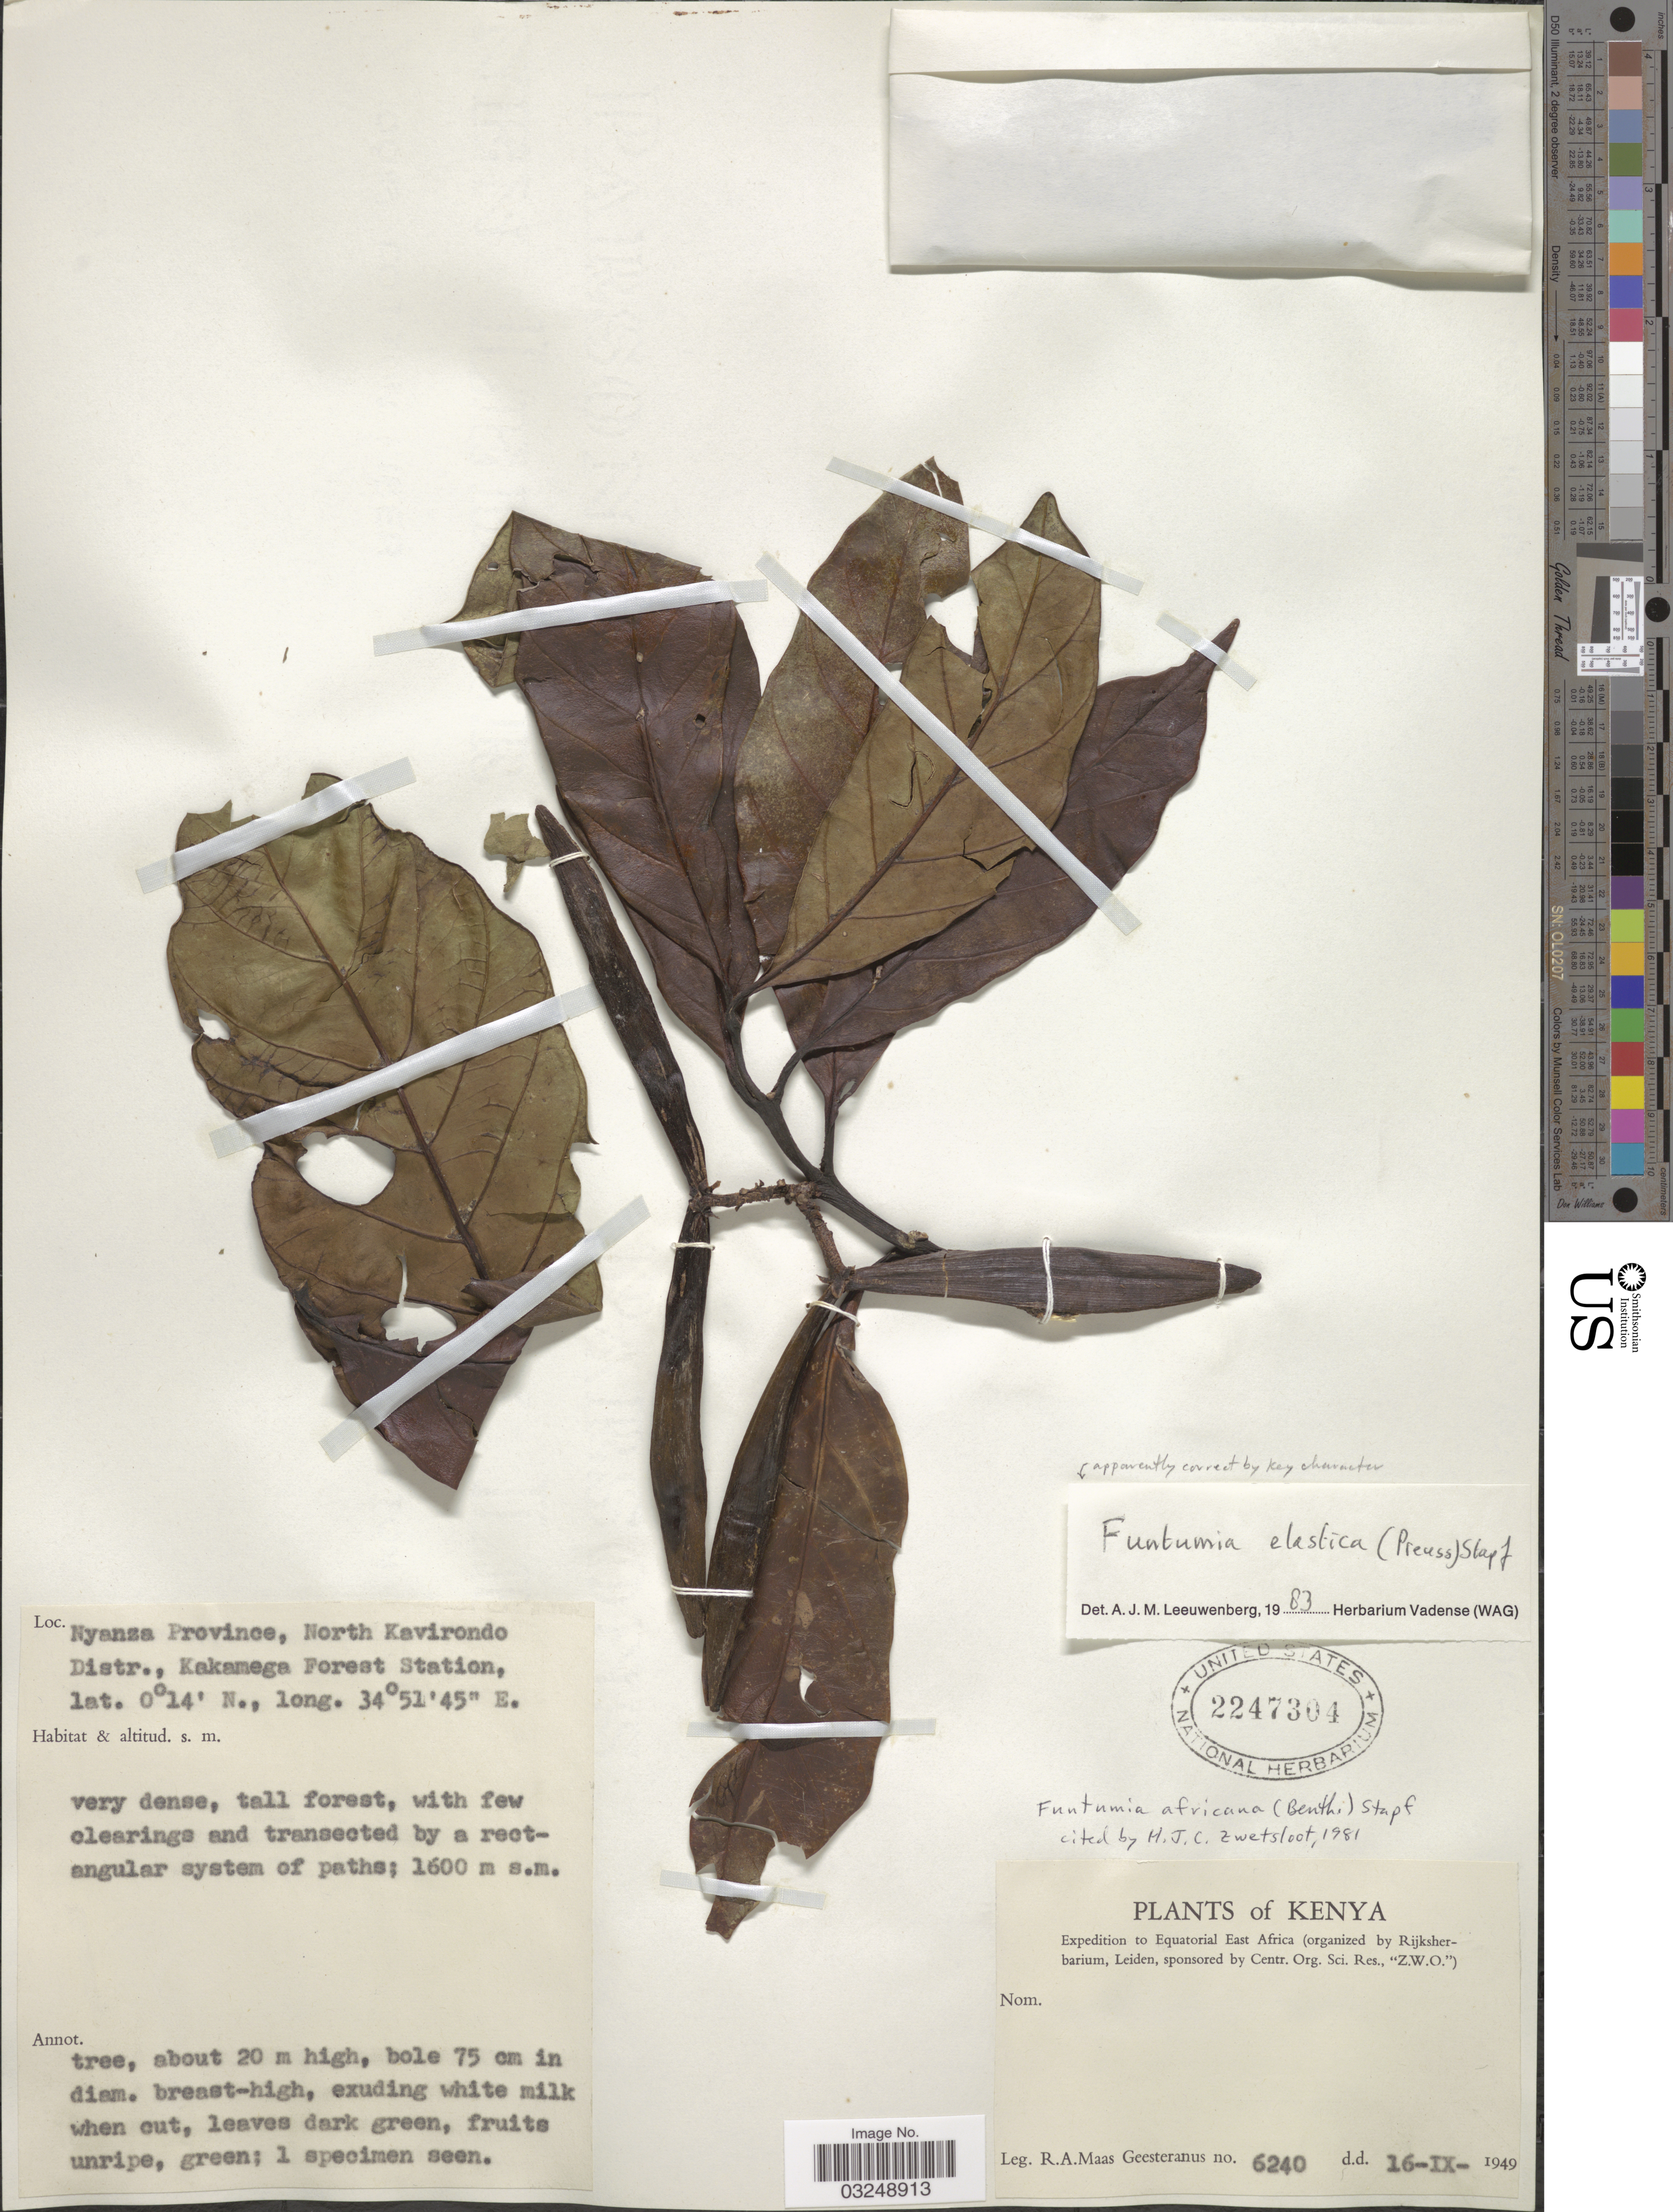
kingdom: Plantae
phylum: Tracheophyta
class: Magnoliopsida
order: Gentianales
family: Apocynaceae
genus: Funtumia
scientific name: Funtumia elastica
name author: Stapf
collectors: R. A. Maas Geesteranus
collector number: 6240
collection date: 1949-09-16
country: Kenya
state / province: Homa Bay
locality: Nyanza Province, North Kavirondo Distr., Kakamega Forest Station.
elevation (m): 1600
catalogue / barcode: US 2247304